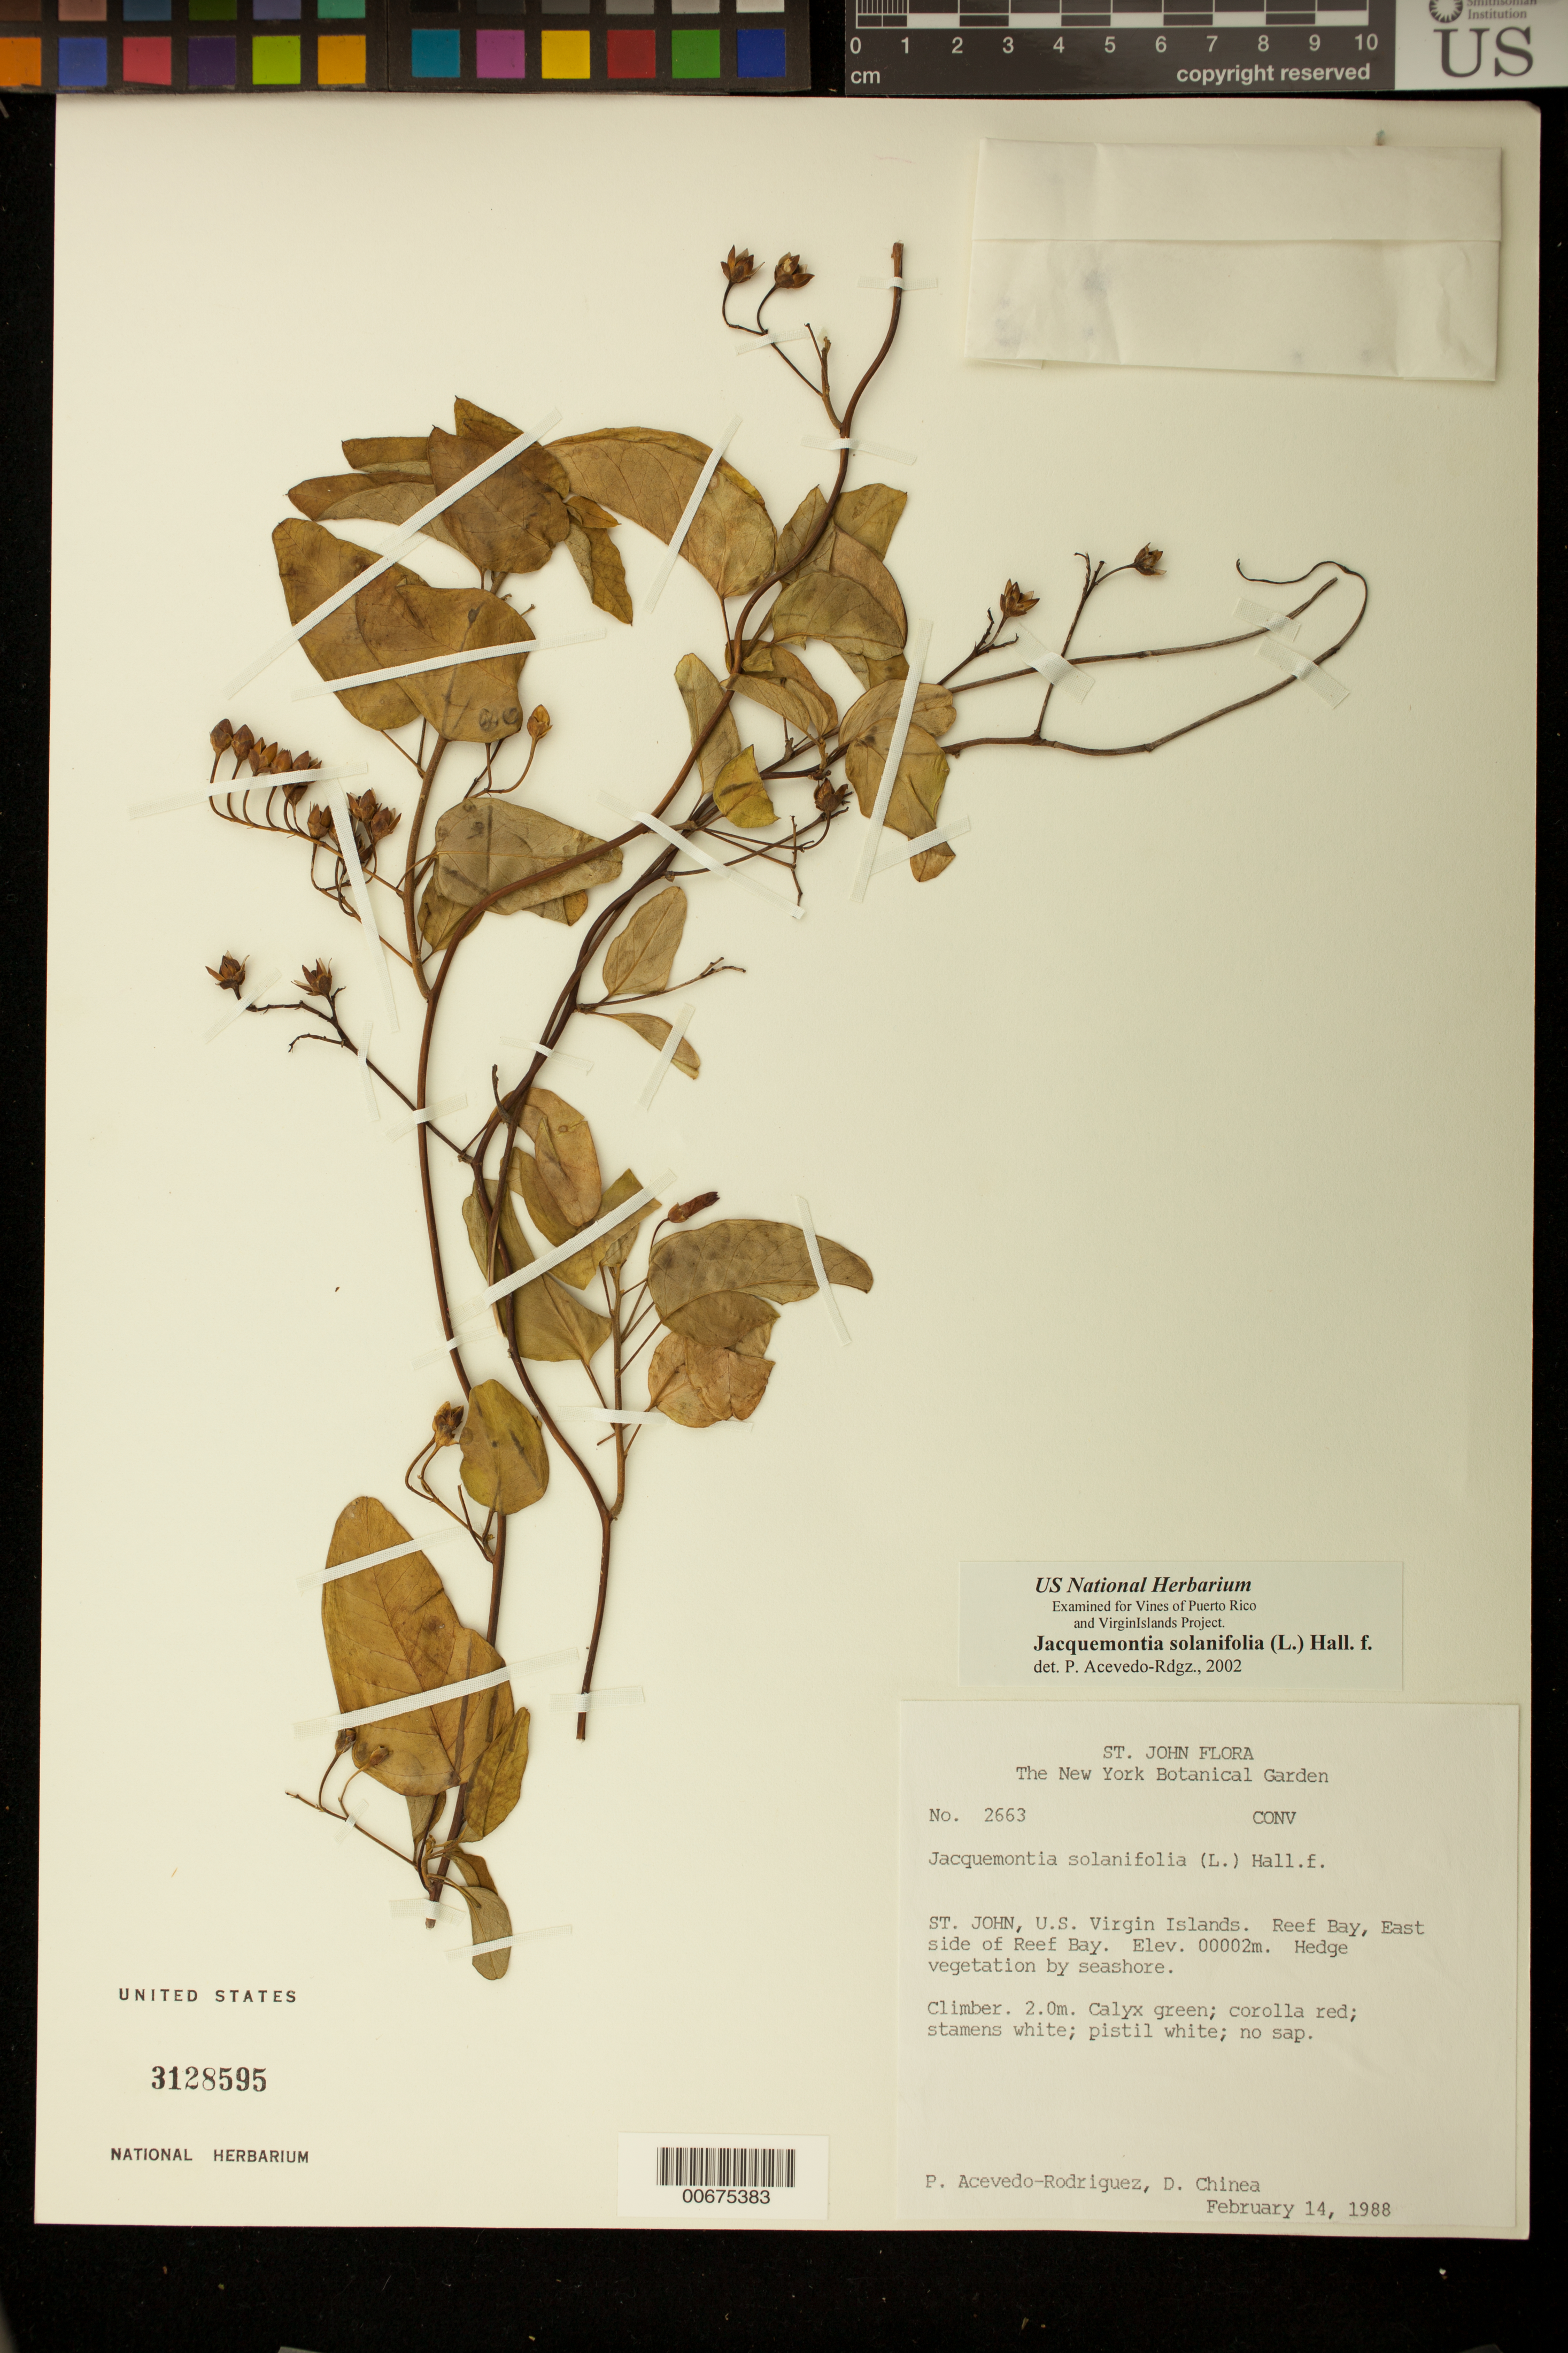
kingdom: Plantae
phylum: Tracheophyta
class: Magnoliopsida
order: Solanales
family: Convolvulaceae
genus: Jacquemontia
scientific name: Jacquemontia solanifolia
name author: (L.) Hallier f.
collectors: P. Acevedo-Rodr. & D. Chinea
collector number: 2663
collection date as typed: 14 Feb 1988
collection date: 1988-02-14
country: U.S. Virgin Islands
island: St. John Island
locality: East side of Reef Bay.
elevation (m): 2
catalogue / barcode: US 3128595